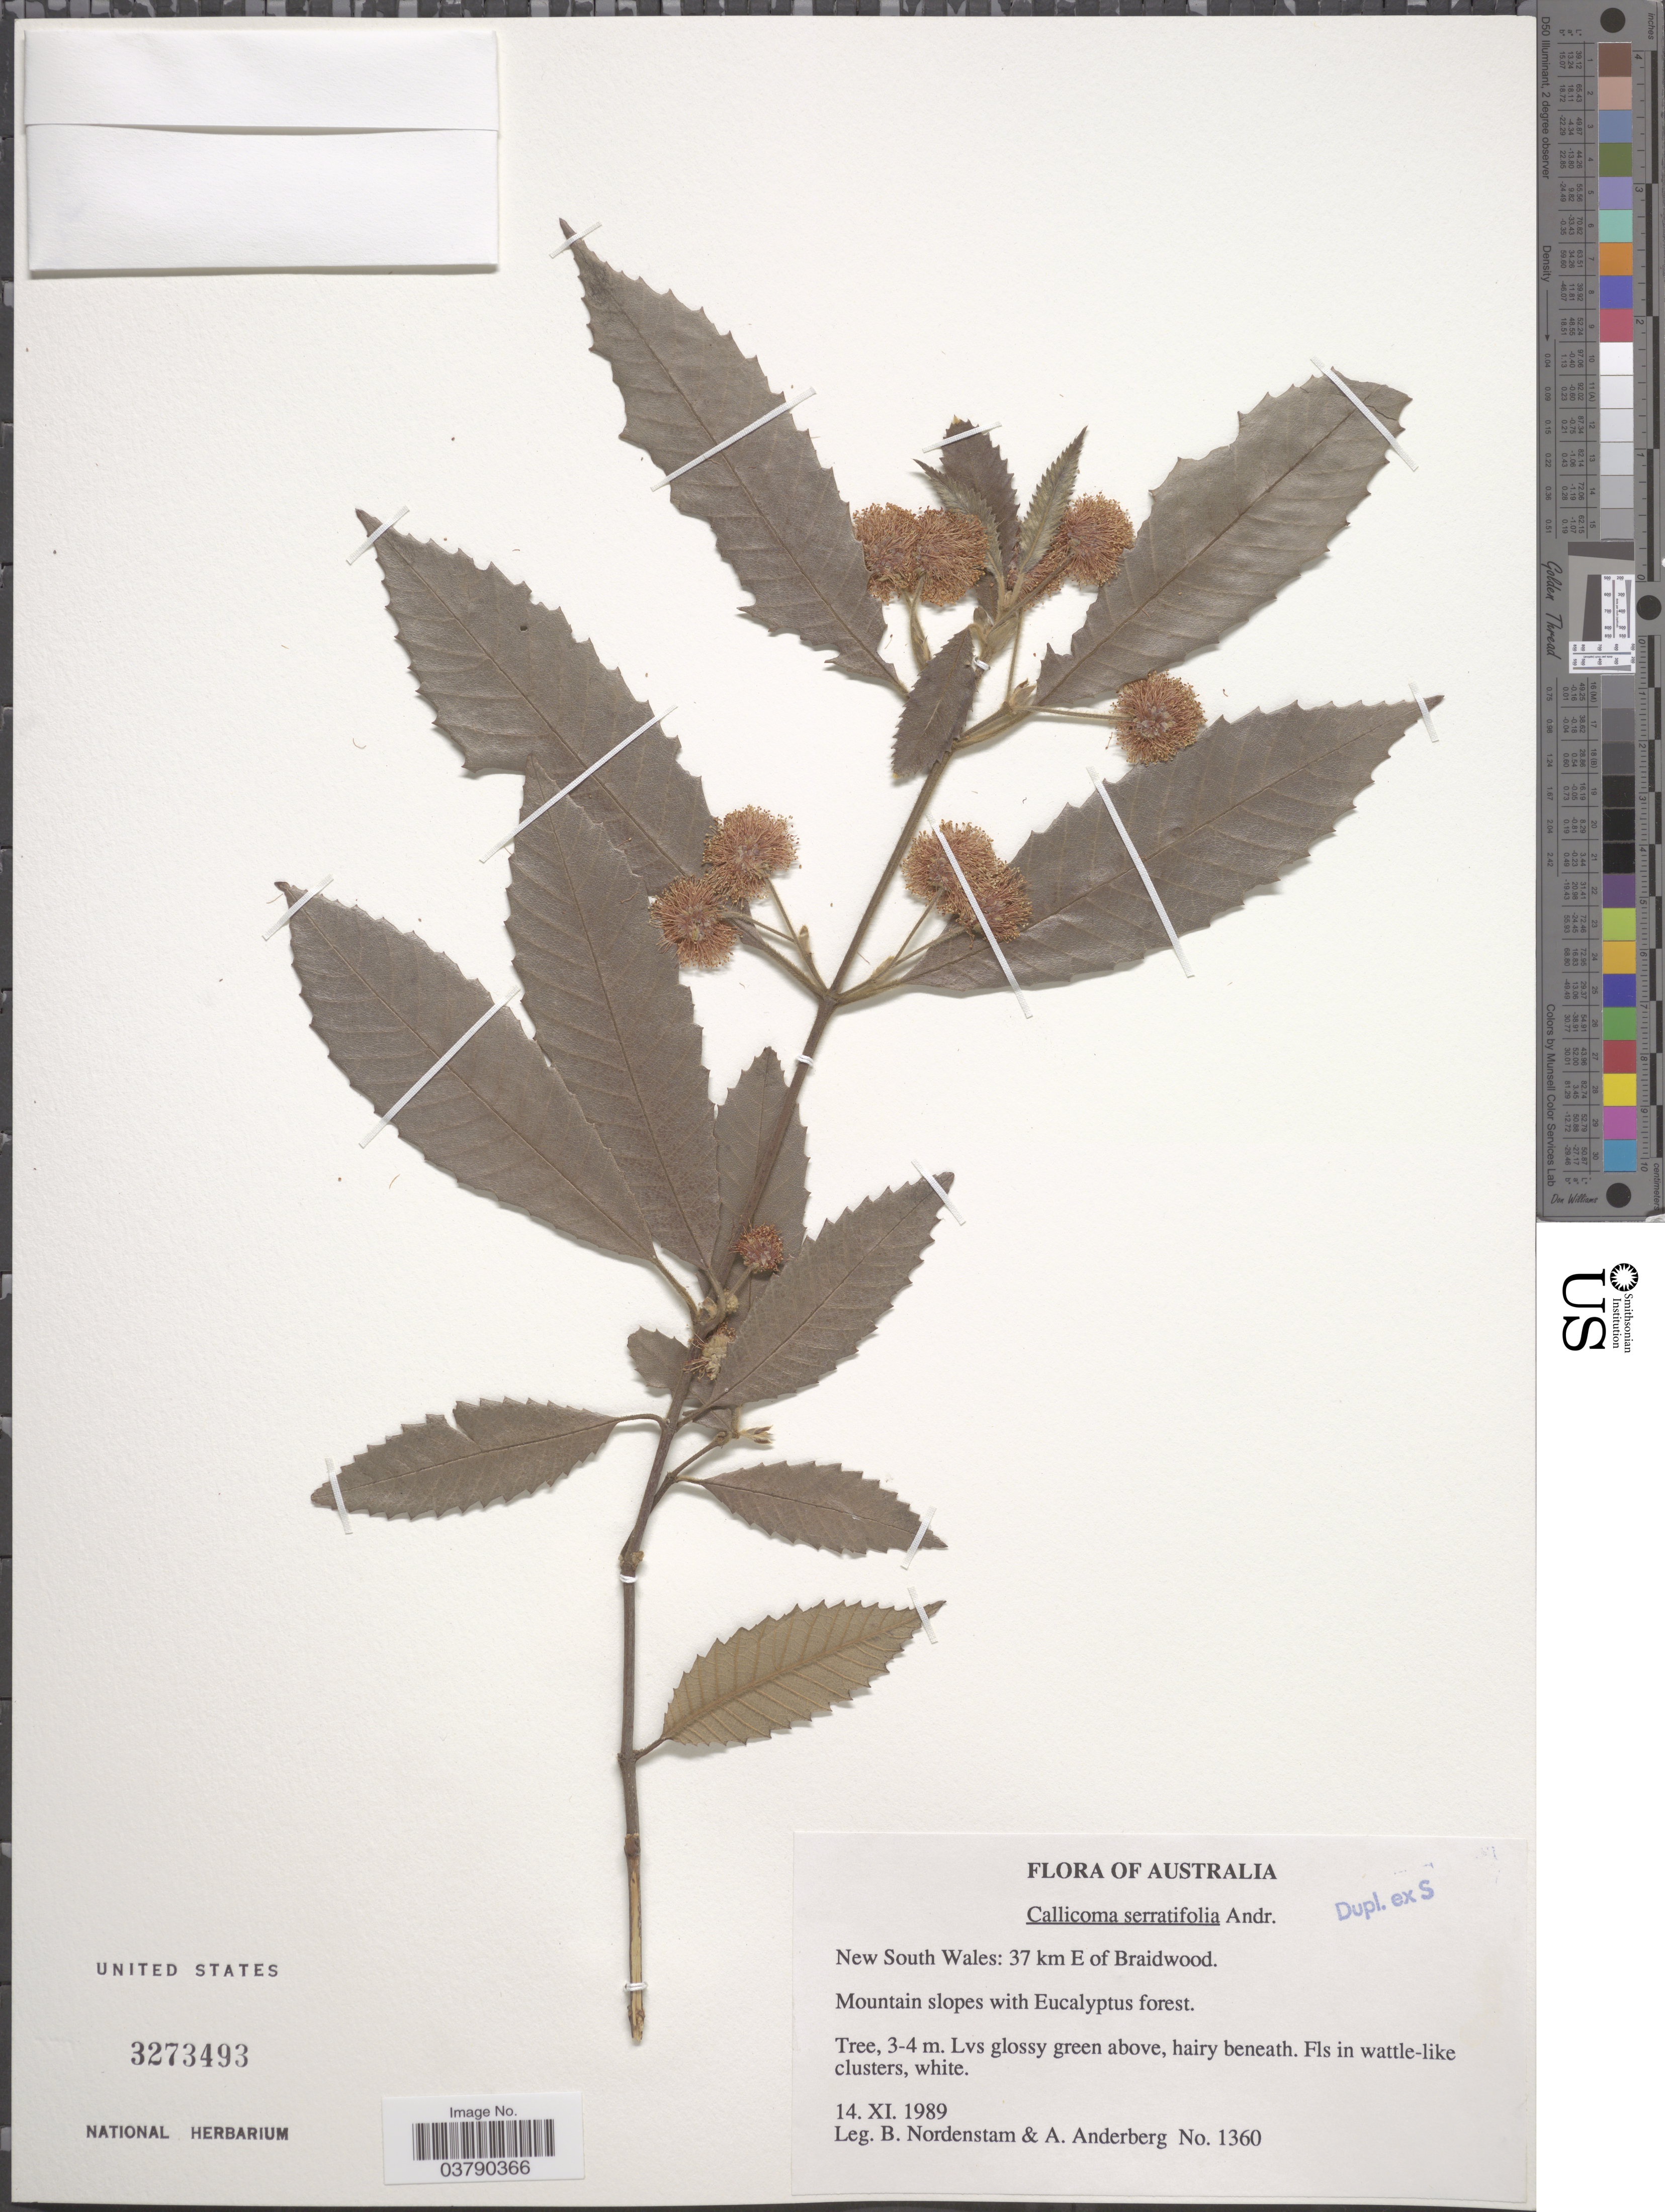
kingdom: Plantae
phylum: Tracheophyta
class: Magnoliopsida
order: Oxalidales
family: Cunoniaceae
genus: Callicoma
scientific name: Callicoma sp.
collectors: B. Nordenstam & A. A. Anderberg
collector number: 1360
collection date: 1989-11-14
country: Australia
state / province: New South Wales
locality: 37 km E of Braidwood.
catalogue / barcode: US 3273493